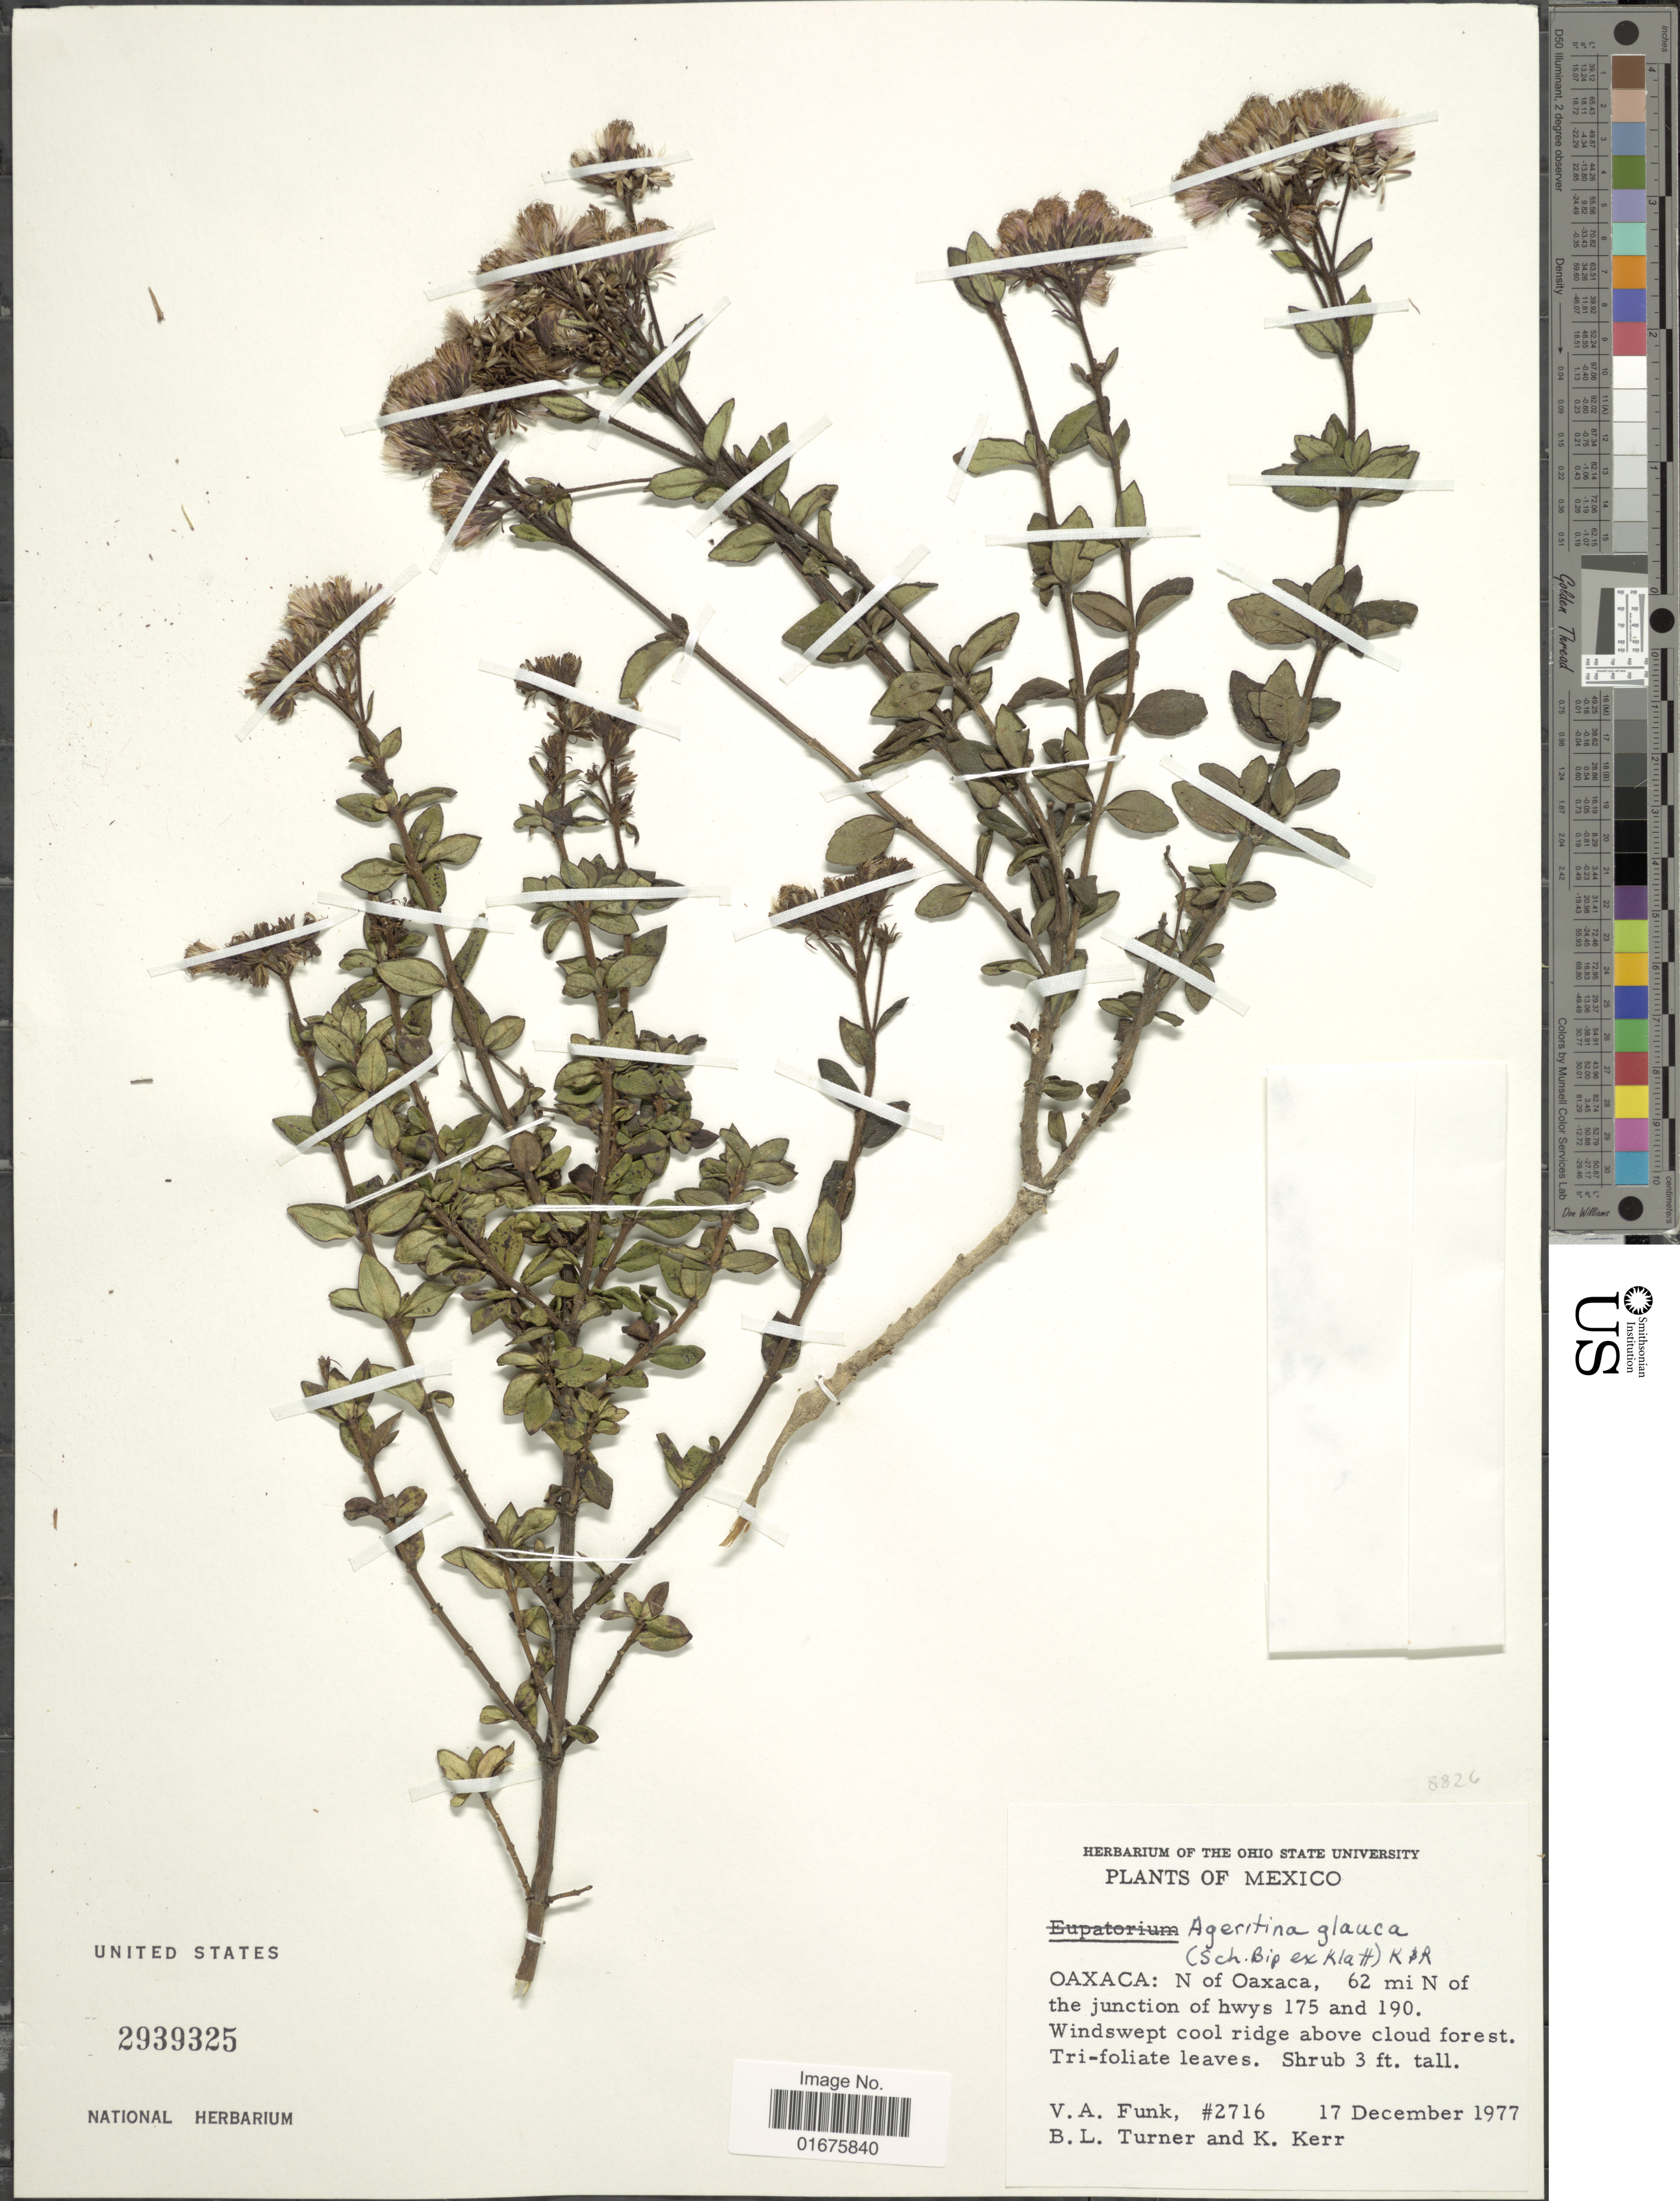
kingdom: Plantae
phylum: Tracheophyta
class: Magnoliopsida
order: Asterales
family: Asteraceae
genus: Ageratina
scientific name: Ageratina glauca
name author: (Sch. Bip. ex Klatt) R.M. King & H. Rob.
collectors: V. Funk, B. L. Turner & K. Kerr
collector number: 2716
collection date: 1977-12-17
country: Mexico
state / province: Oaxaca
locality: N of Oaxaca, 62 mi N of the junction of hwys 175 and 190. Windswept cool ridge above cloud forest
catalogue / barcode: US 2939325